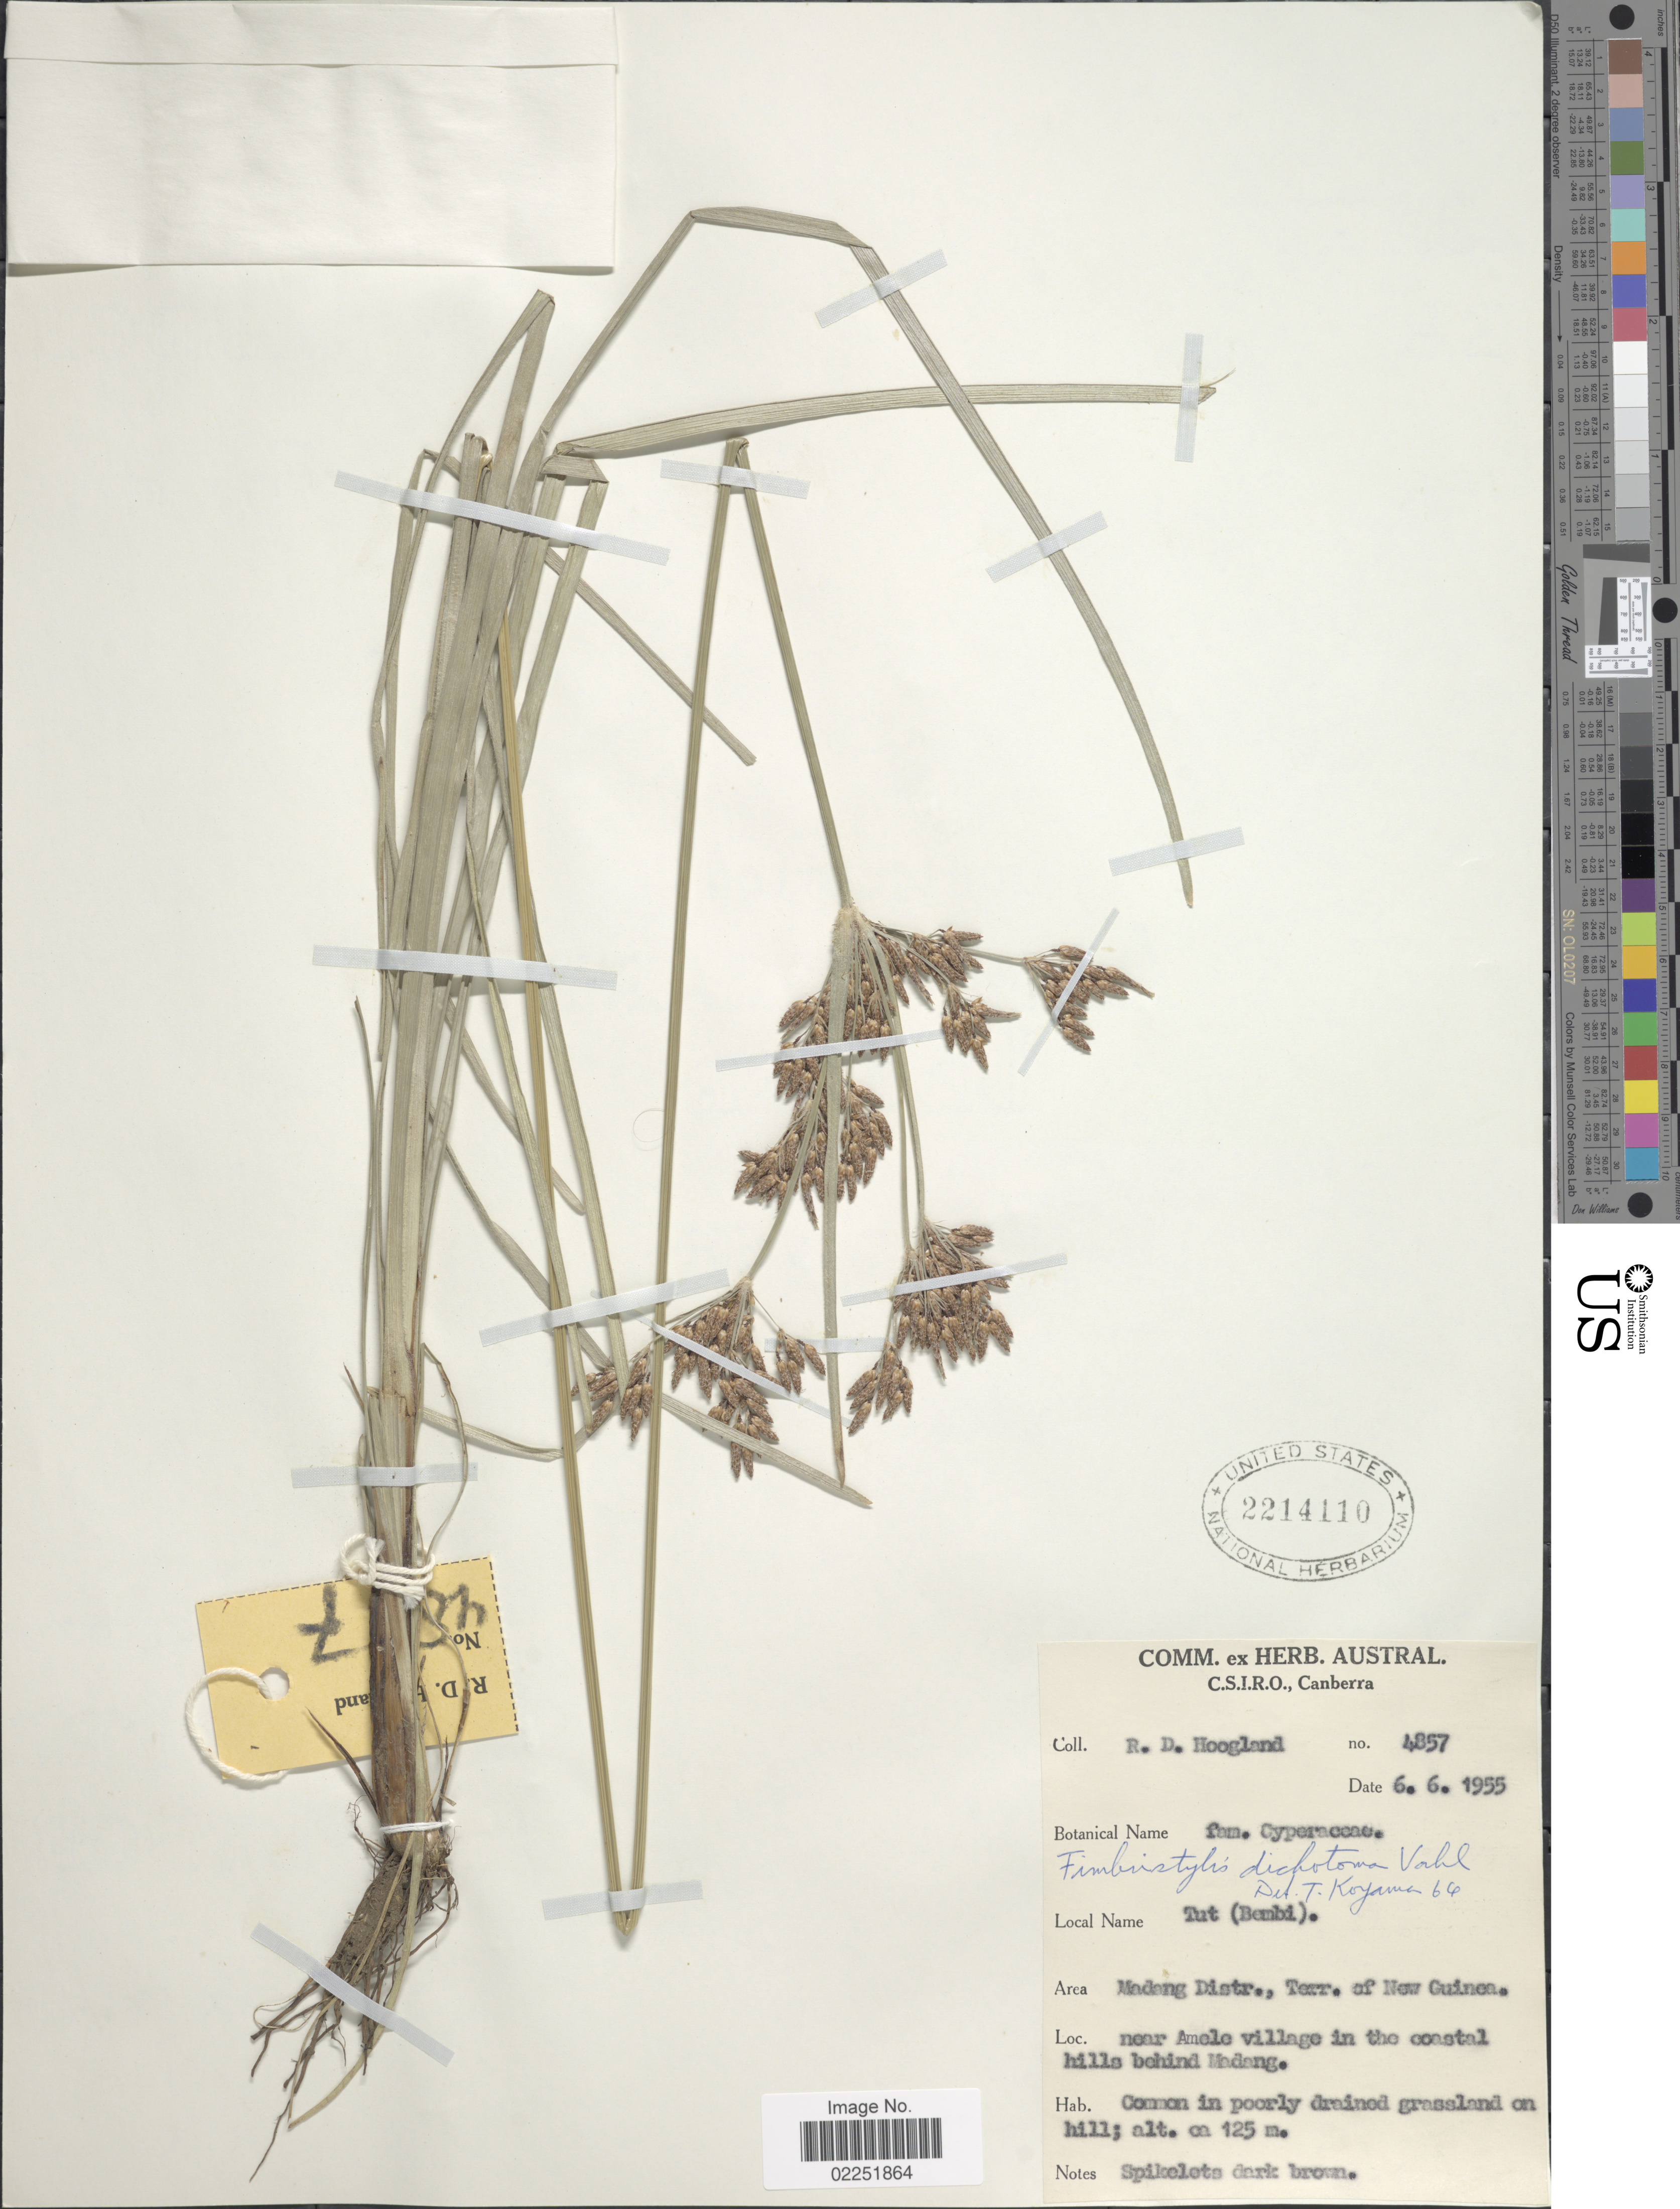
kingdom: Plantae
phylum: Tracheophyta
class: Liliopsida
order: Poales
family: Cyperaceae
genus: Fimbristylis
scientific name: Fimbristylis dichotoma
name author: (L.) Vahl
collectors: R. D. Hoogland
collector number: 4857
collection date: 1955-06-06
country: Papua New Guinea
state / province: Madang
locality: Madang Distr., Terr. of New Guinea, near Amele village in the coastal hills behind Madang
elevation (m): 125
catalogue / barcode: US 2214110